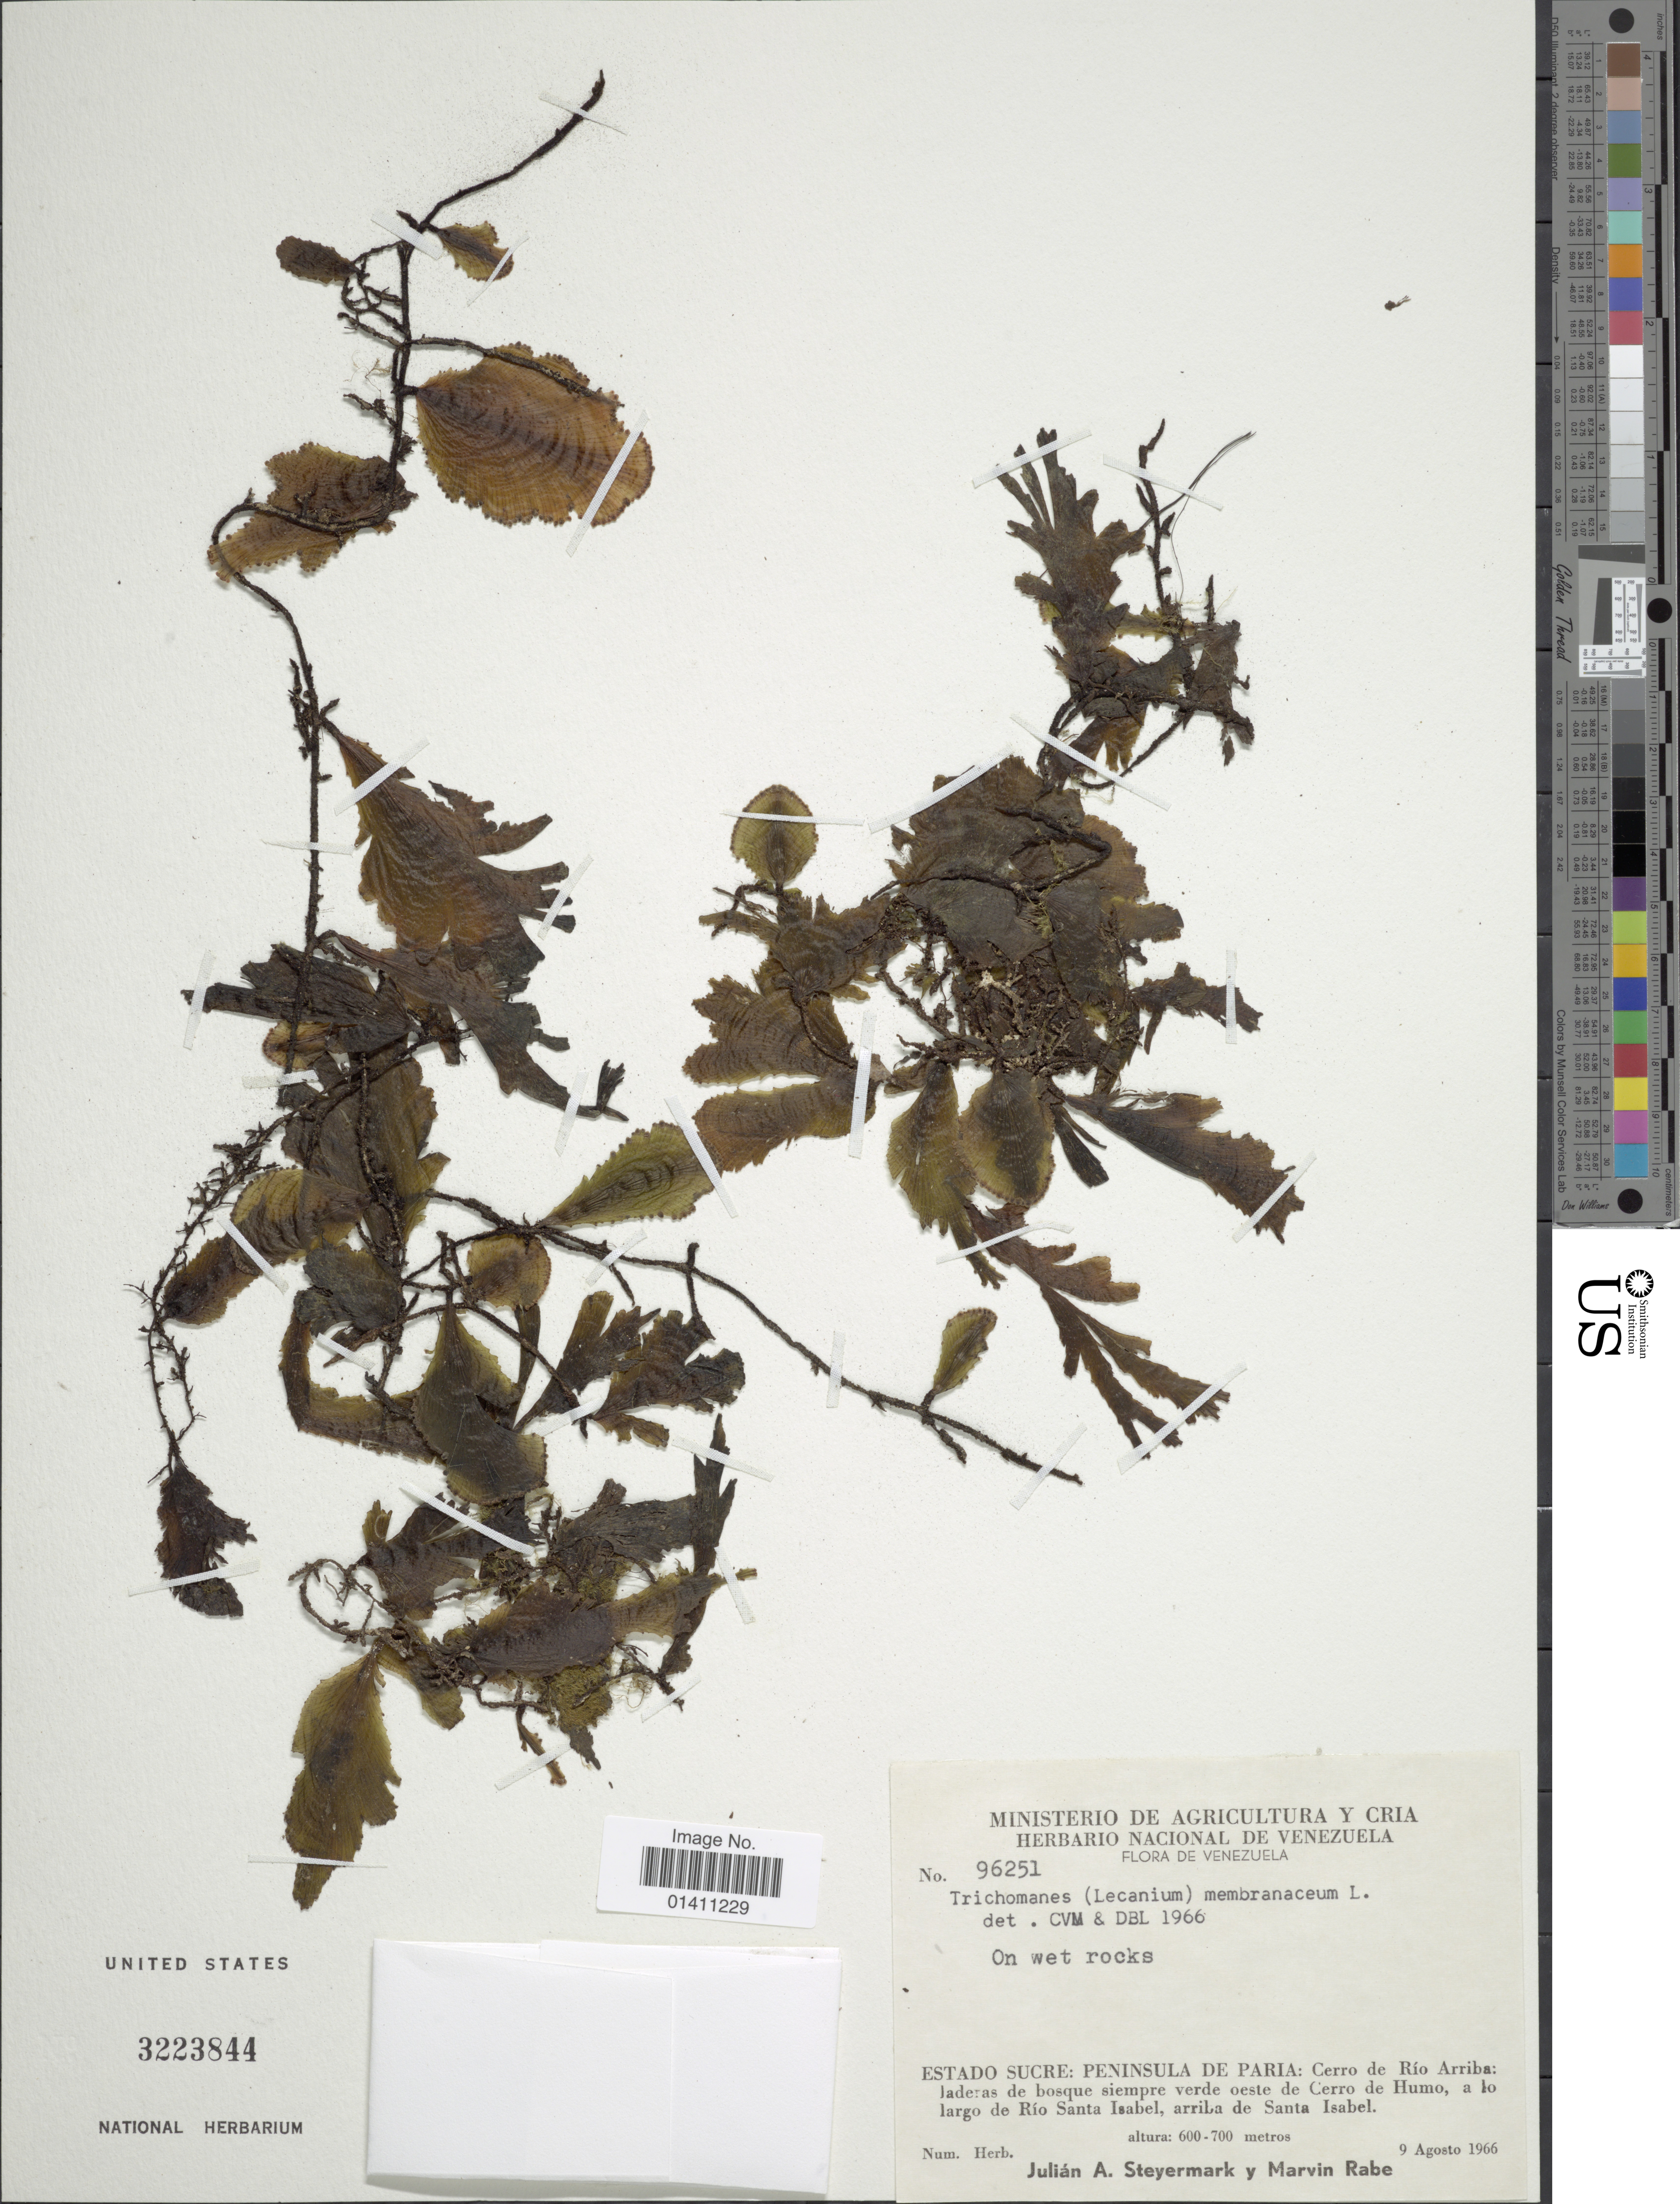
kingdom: Plantae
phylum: Tracheophyta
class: Polypodiopsida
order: Hymenophyllales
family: Hymenophyllaceae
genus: Didymoglossum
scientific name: Didymoglossum membranaceum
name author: (L.) Vareschi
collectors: J. Steyermark & M. Rabe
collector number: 96251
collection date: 1966-08-09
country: Venezuela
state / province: Sucre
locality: Estado Sucre: Peninsula de Paria: Cerro de Rio Arrba: laderas de bosque siempre verde oeste de Cerro de Humo, a lo largo de Rio Santa Isabel, arriba de Santa Isabel.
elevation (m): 600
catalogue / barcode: US 3223844